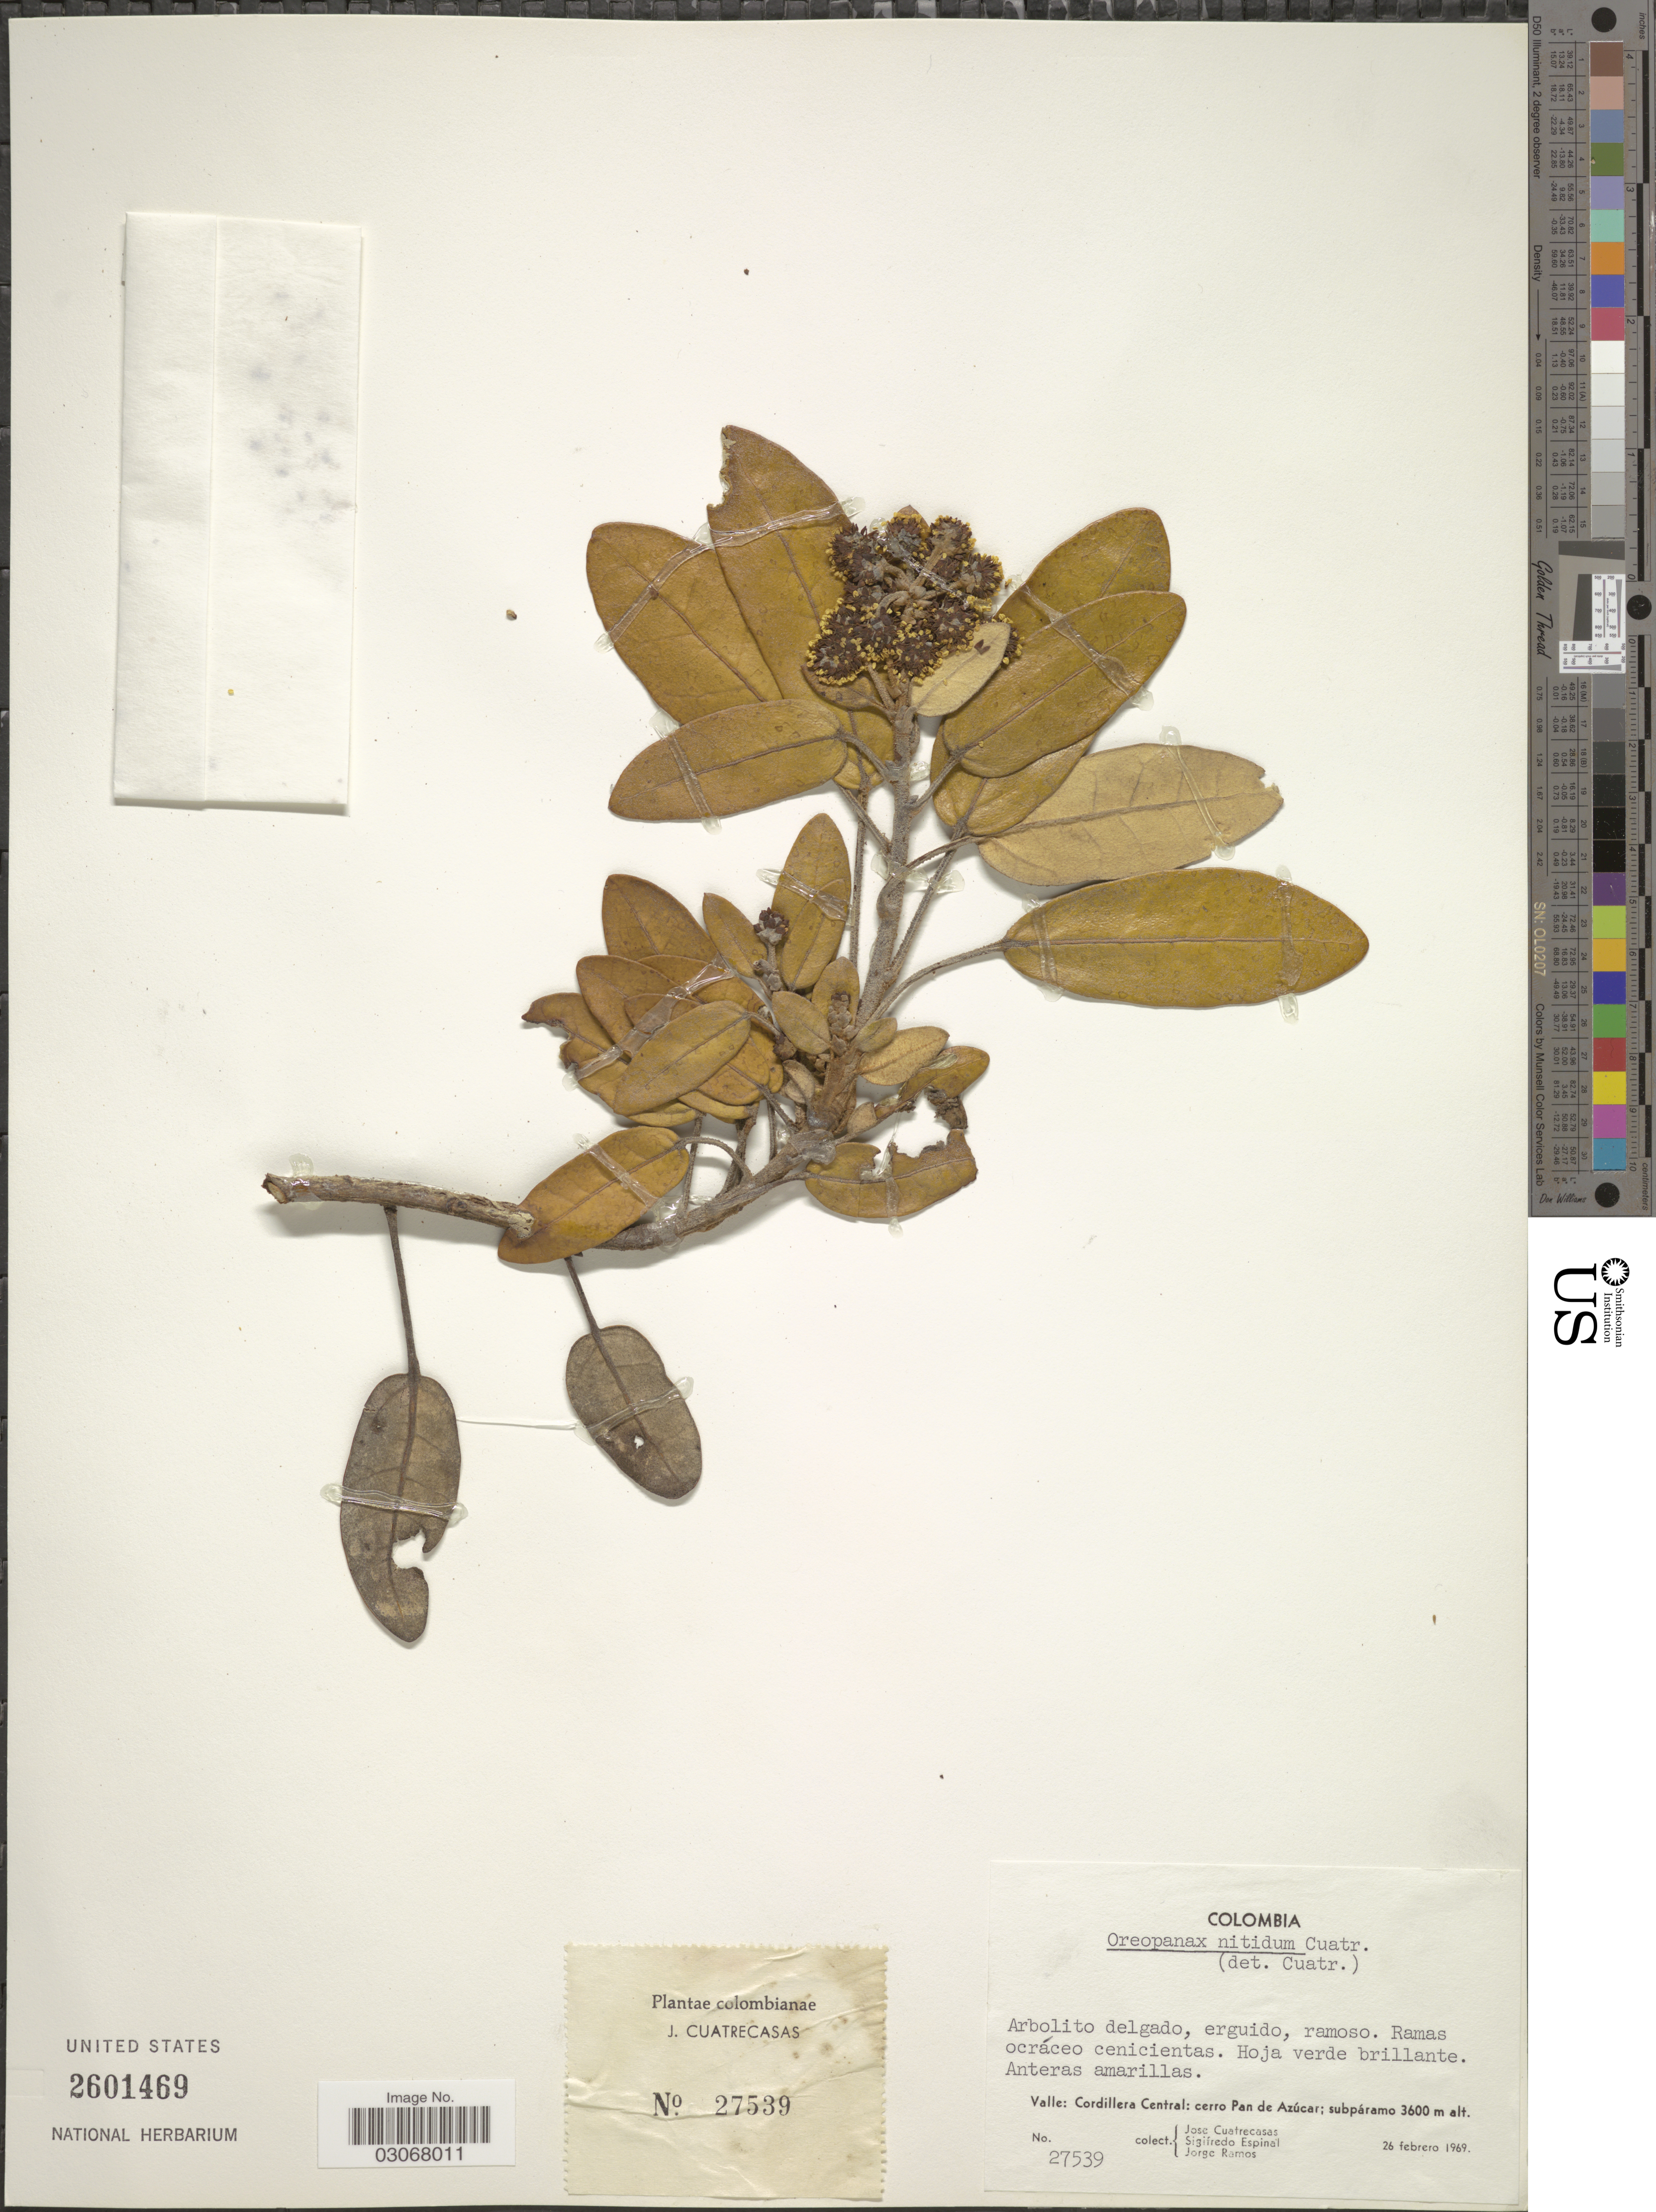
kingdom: Plantae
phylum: Tracheophyta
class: Magnoliopsida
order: Apiales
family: Araliaceae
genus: Oreopanax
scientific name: Oreopanax nitidus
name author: Cuatrec.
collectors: J. Cuatrecasas, Sigifredo Espinal & J. Ramos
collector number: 27539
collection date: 1969-02-26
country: Colombia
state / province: Valle del Cauca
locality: Valle: Cordillera Central: cerro Pan de Azúcar; subpáramo.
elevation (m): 3600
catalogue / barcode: US 2601469